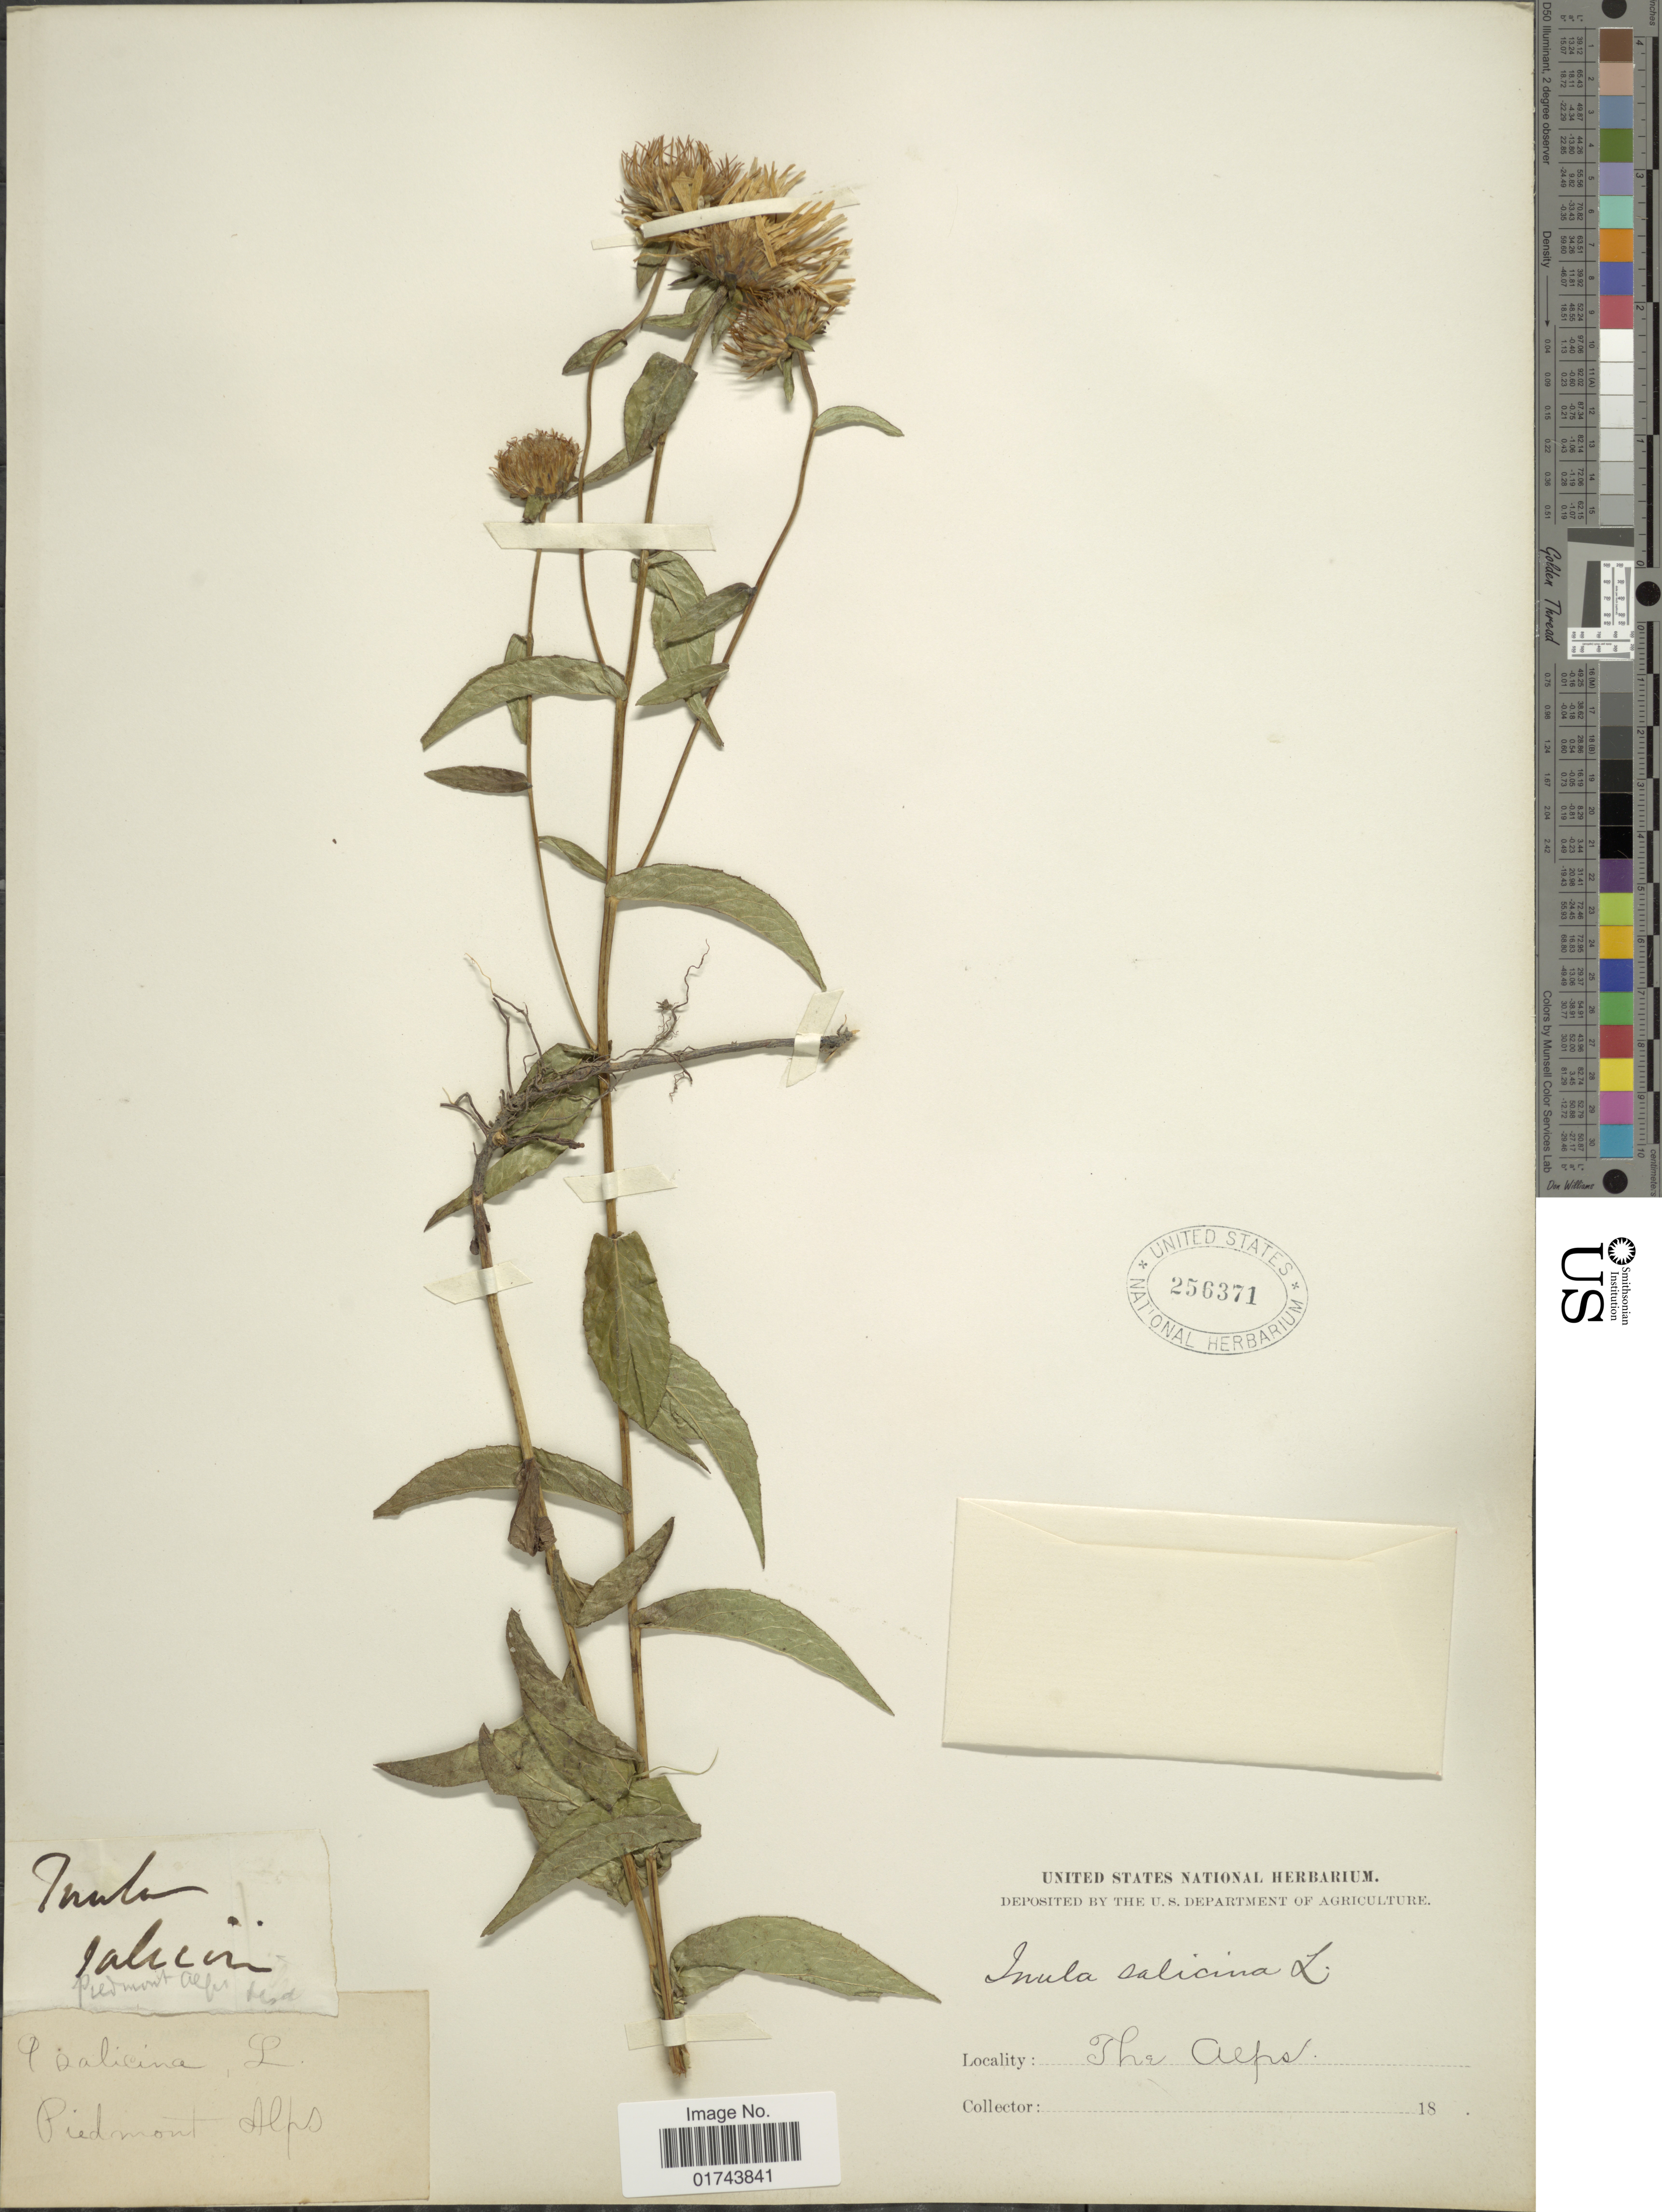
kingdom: Plantae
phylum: Tracheophyta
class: Magnoliopsida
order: Asterales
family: Asteraceae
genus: Inula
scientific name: Inula salicina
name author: L.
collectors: ex herb. United States National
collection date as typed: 18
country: Italy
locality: Piedmont Alps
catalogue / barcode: US 256371